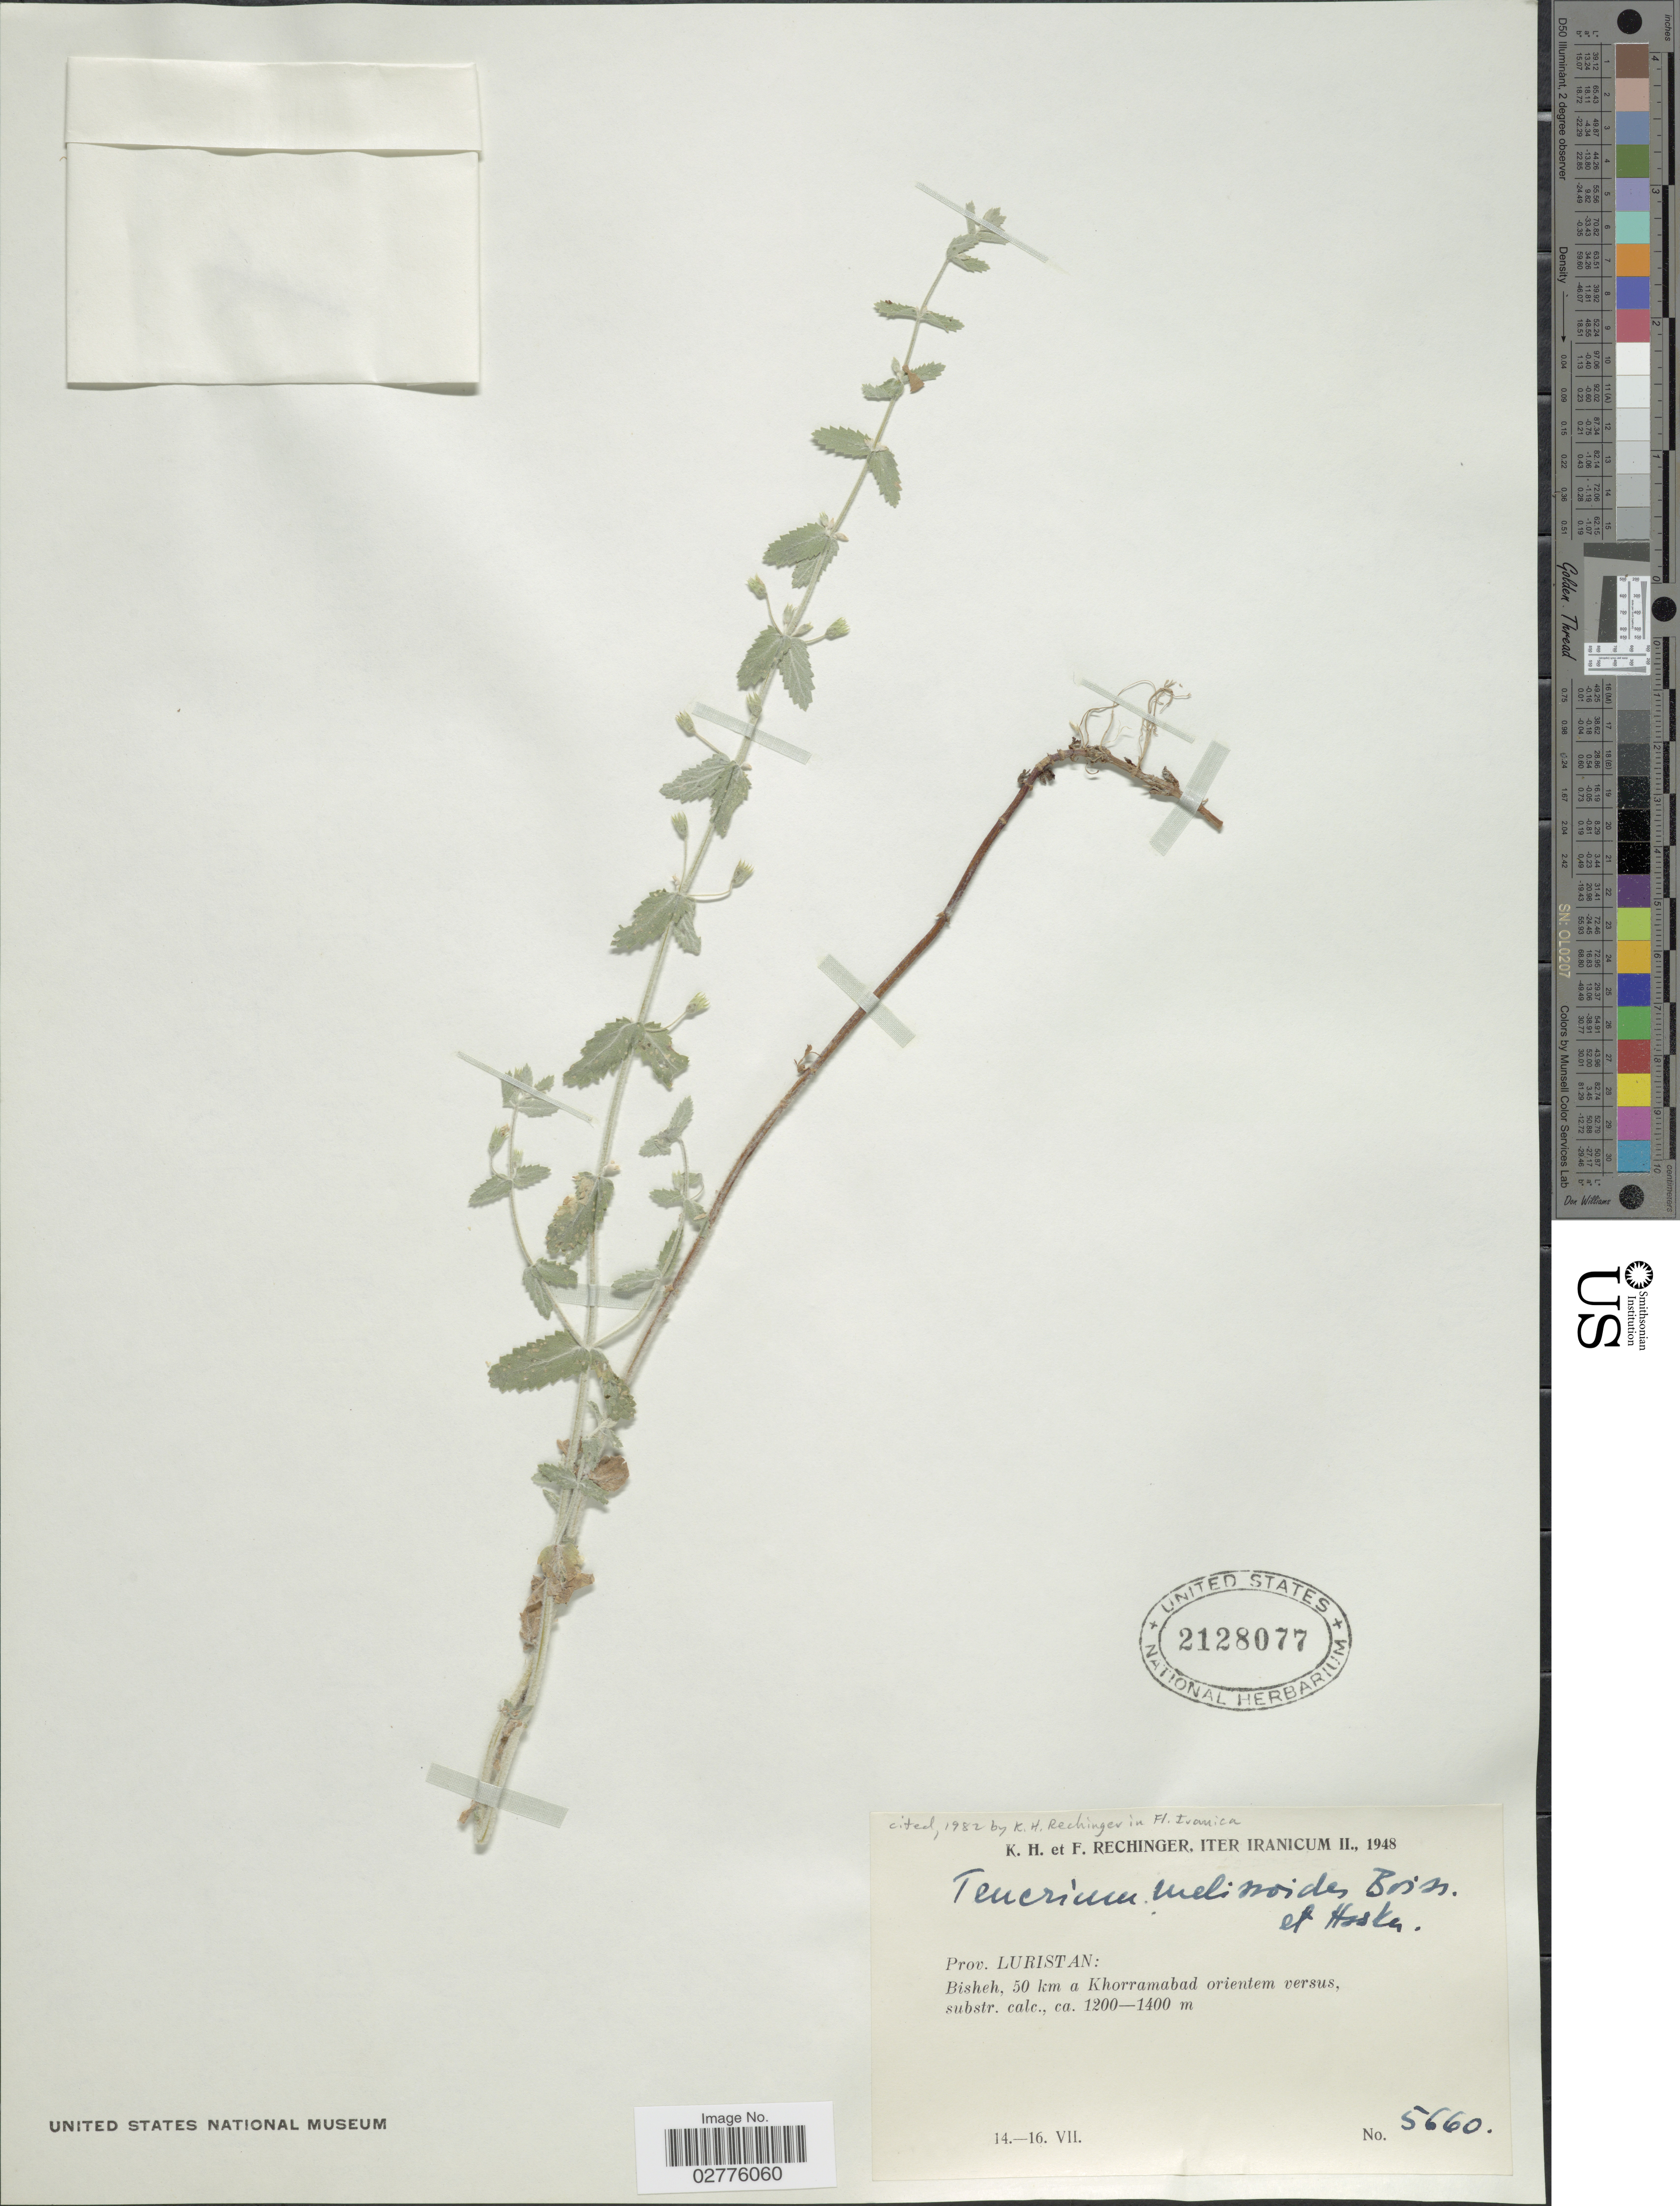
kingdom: Plantae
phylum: Tracheophyta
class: Magnoliopsida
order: Lamiales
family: Lamiaceae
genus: Teucrium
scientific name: Teucrium melissoides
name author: Boiss. & Hausskn. in Boiss.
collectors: K. H. Rechinger & F. Rechinger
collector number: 5660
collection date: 1948-07-14/1948-07-16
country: Iran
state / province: Lorestan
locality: Prov. Luristan: Bisheh, 50 km a Khorramabad orientem versus.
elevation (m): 1200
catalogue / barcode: US 2128077